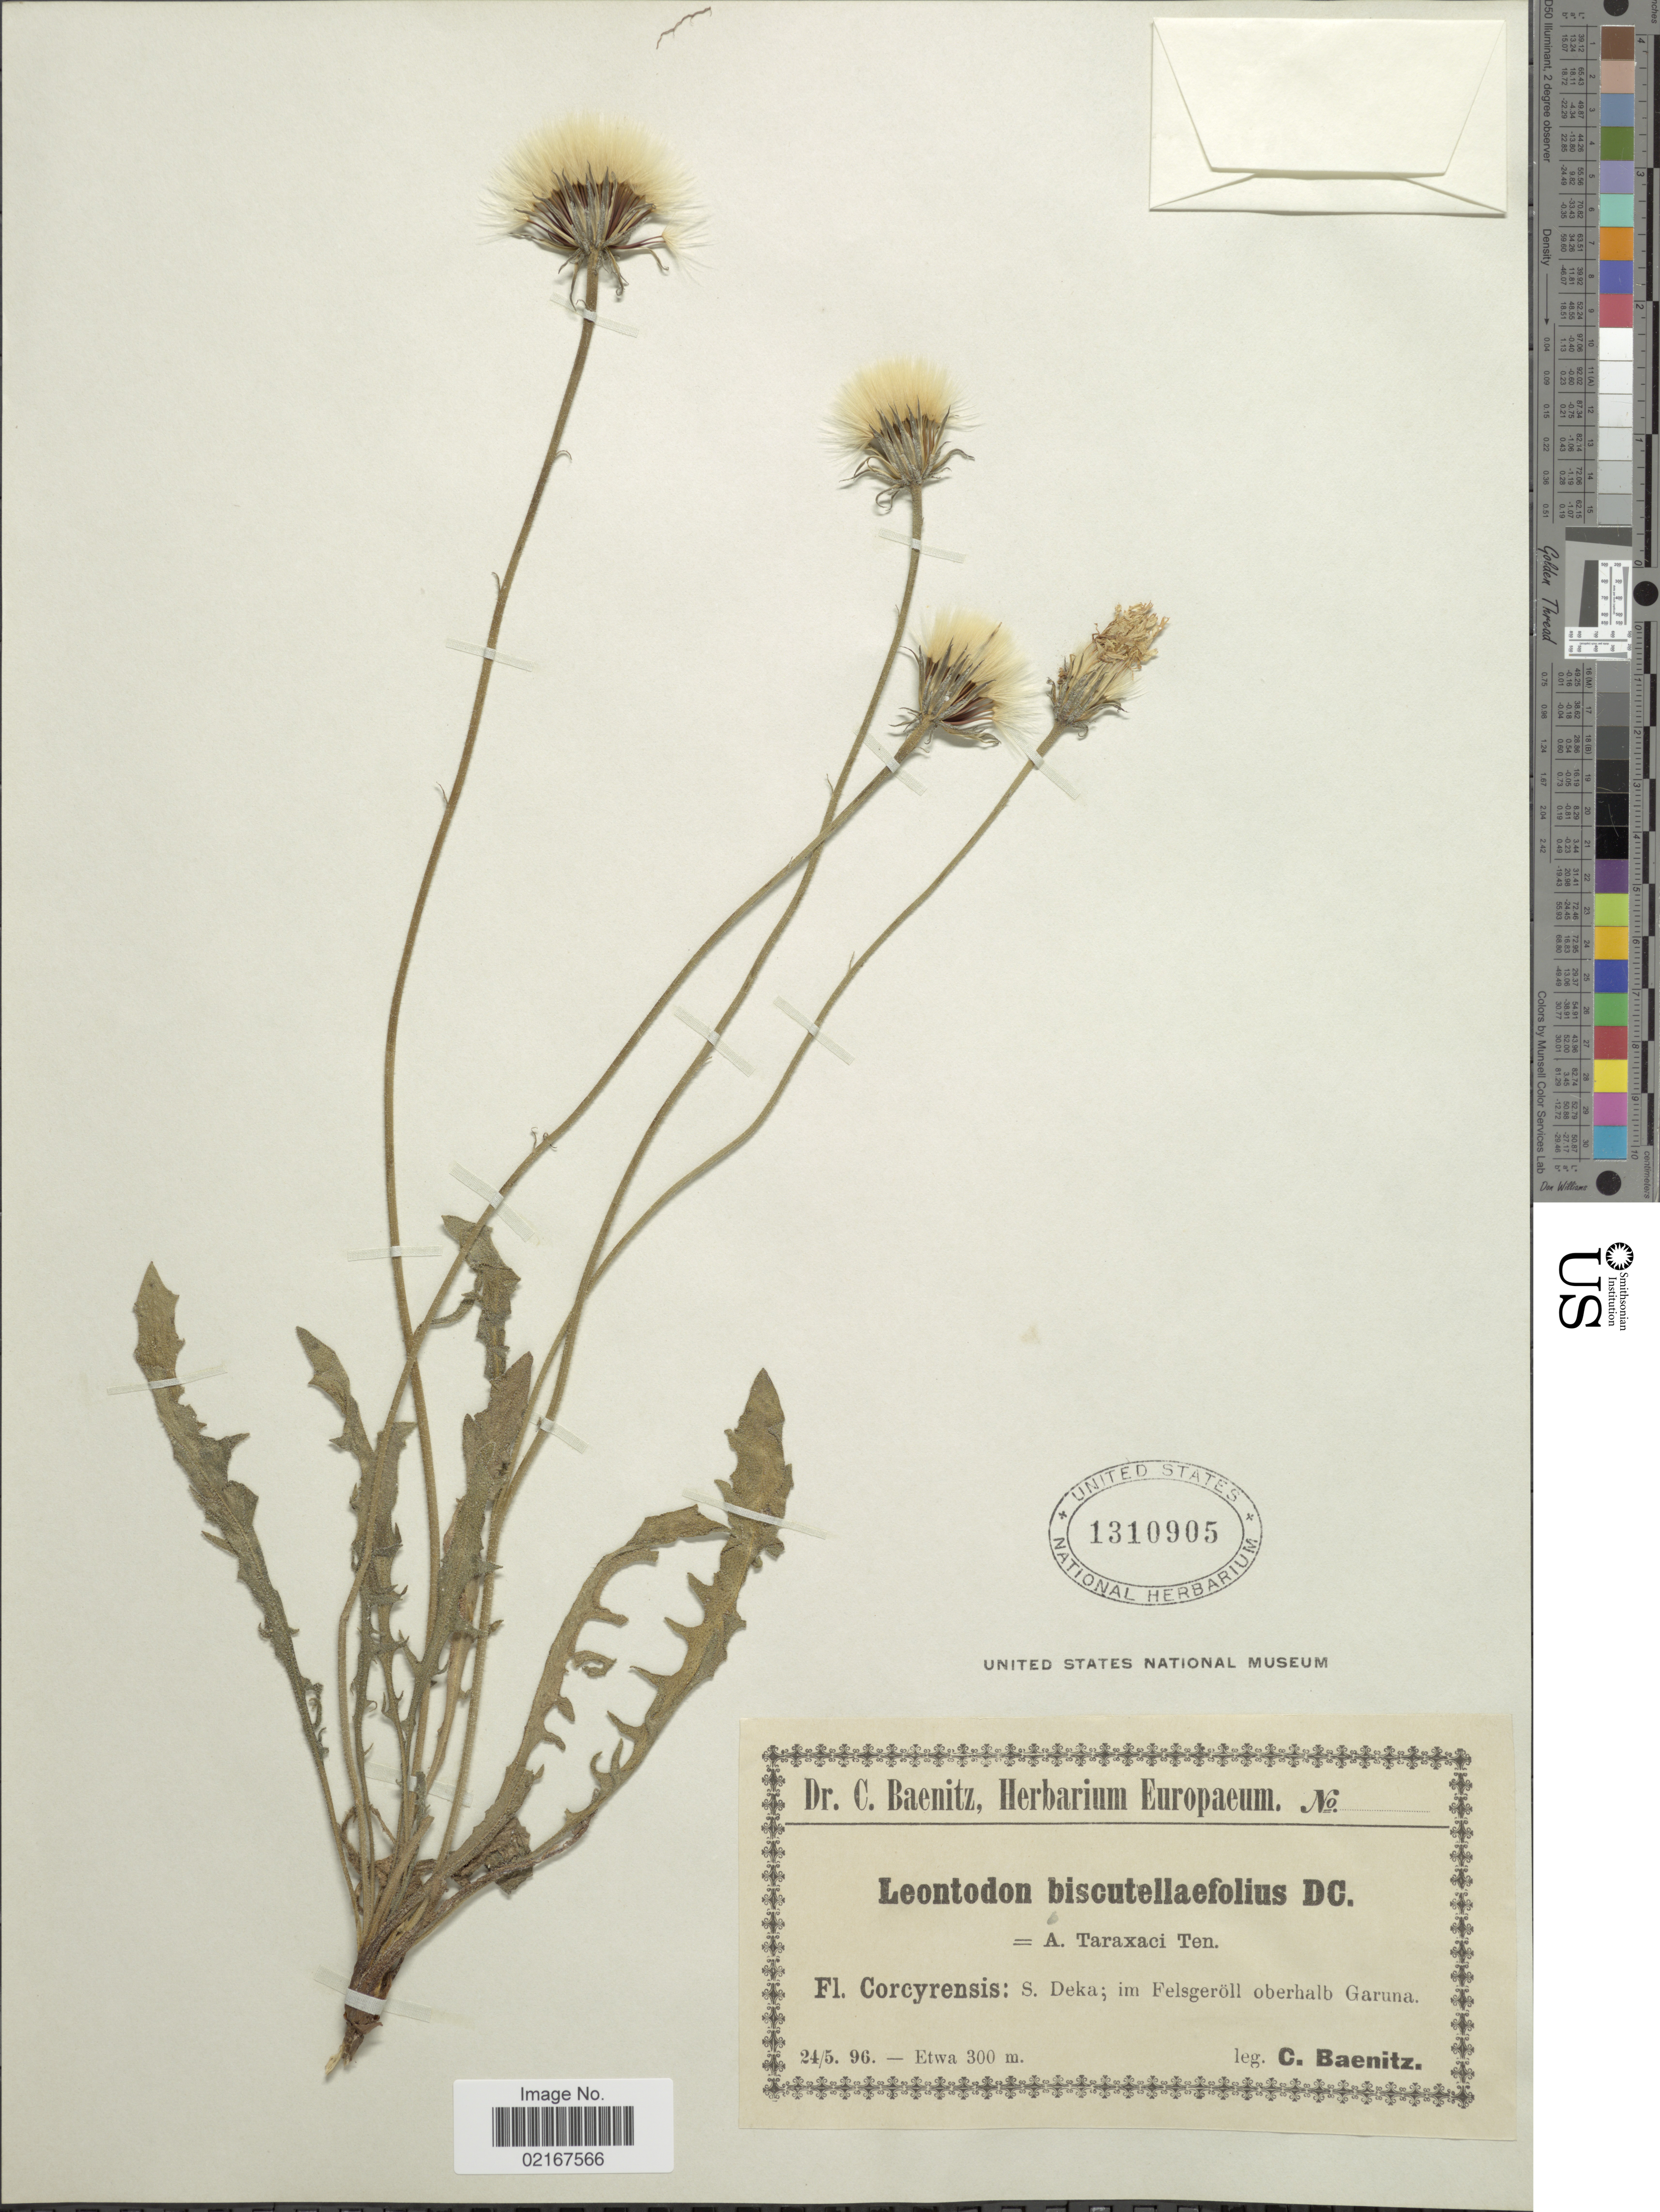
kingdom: Plantae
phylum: Tracheophyta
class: Magnoliopsida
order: Asterales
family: Asteraceae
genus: Leontodon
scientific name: Leontodon biscutellifolius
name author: DC.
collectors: C. G. Baenitz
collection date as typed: Transcribed d/m/y: 24/5/96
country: Poland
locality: S. Deka, im Felsgeroll oberhalb Garuna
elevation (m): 300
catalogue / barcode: US 1310905